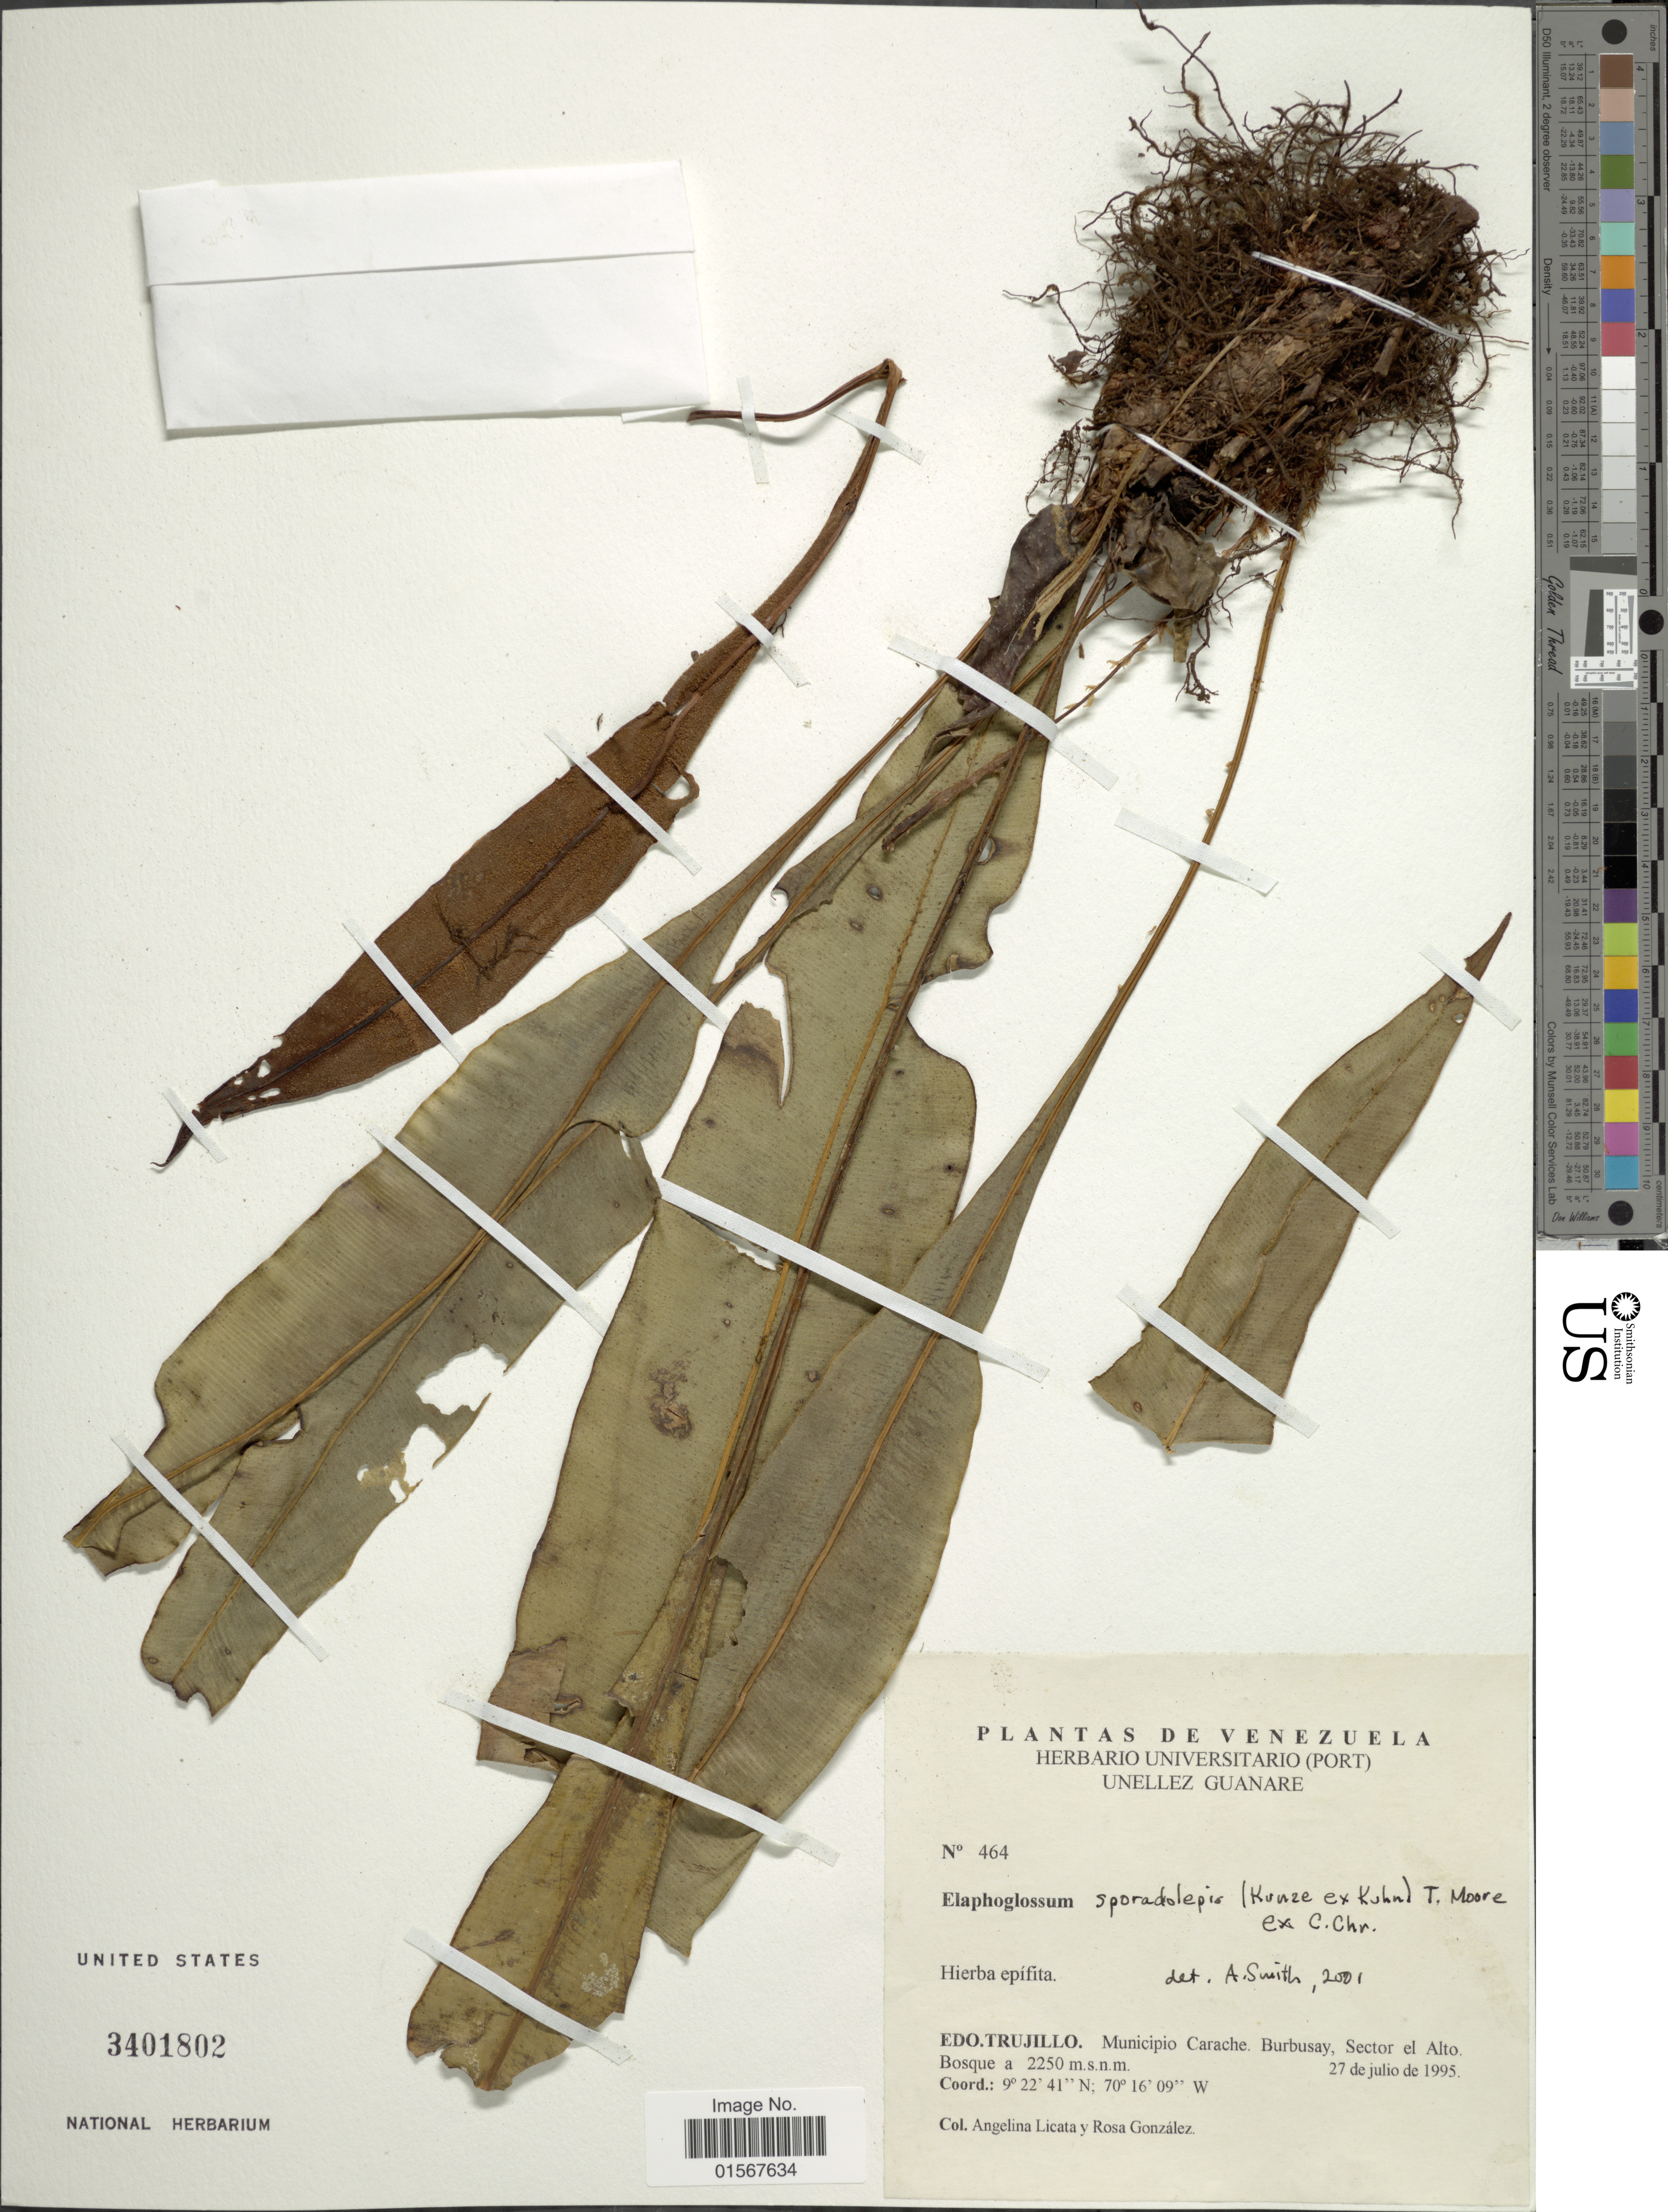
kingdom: Plantae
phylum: Tracheophyta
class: Polypodiopsida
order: Polypodiales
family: Dryopteridaceae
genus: Elaphoglossum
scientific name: Elaphoglossum sporadolepis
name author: (Kunze ex Kuhn) T. Moore ex C. Chr.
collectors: A. Licata & R. González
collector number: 464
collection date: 1995-07-27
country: Venezuela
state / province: Trujillo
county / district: Carache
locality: Burbusay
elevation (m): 2250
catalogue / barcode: US 3401802